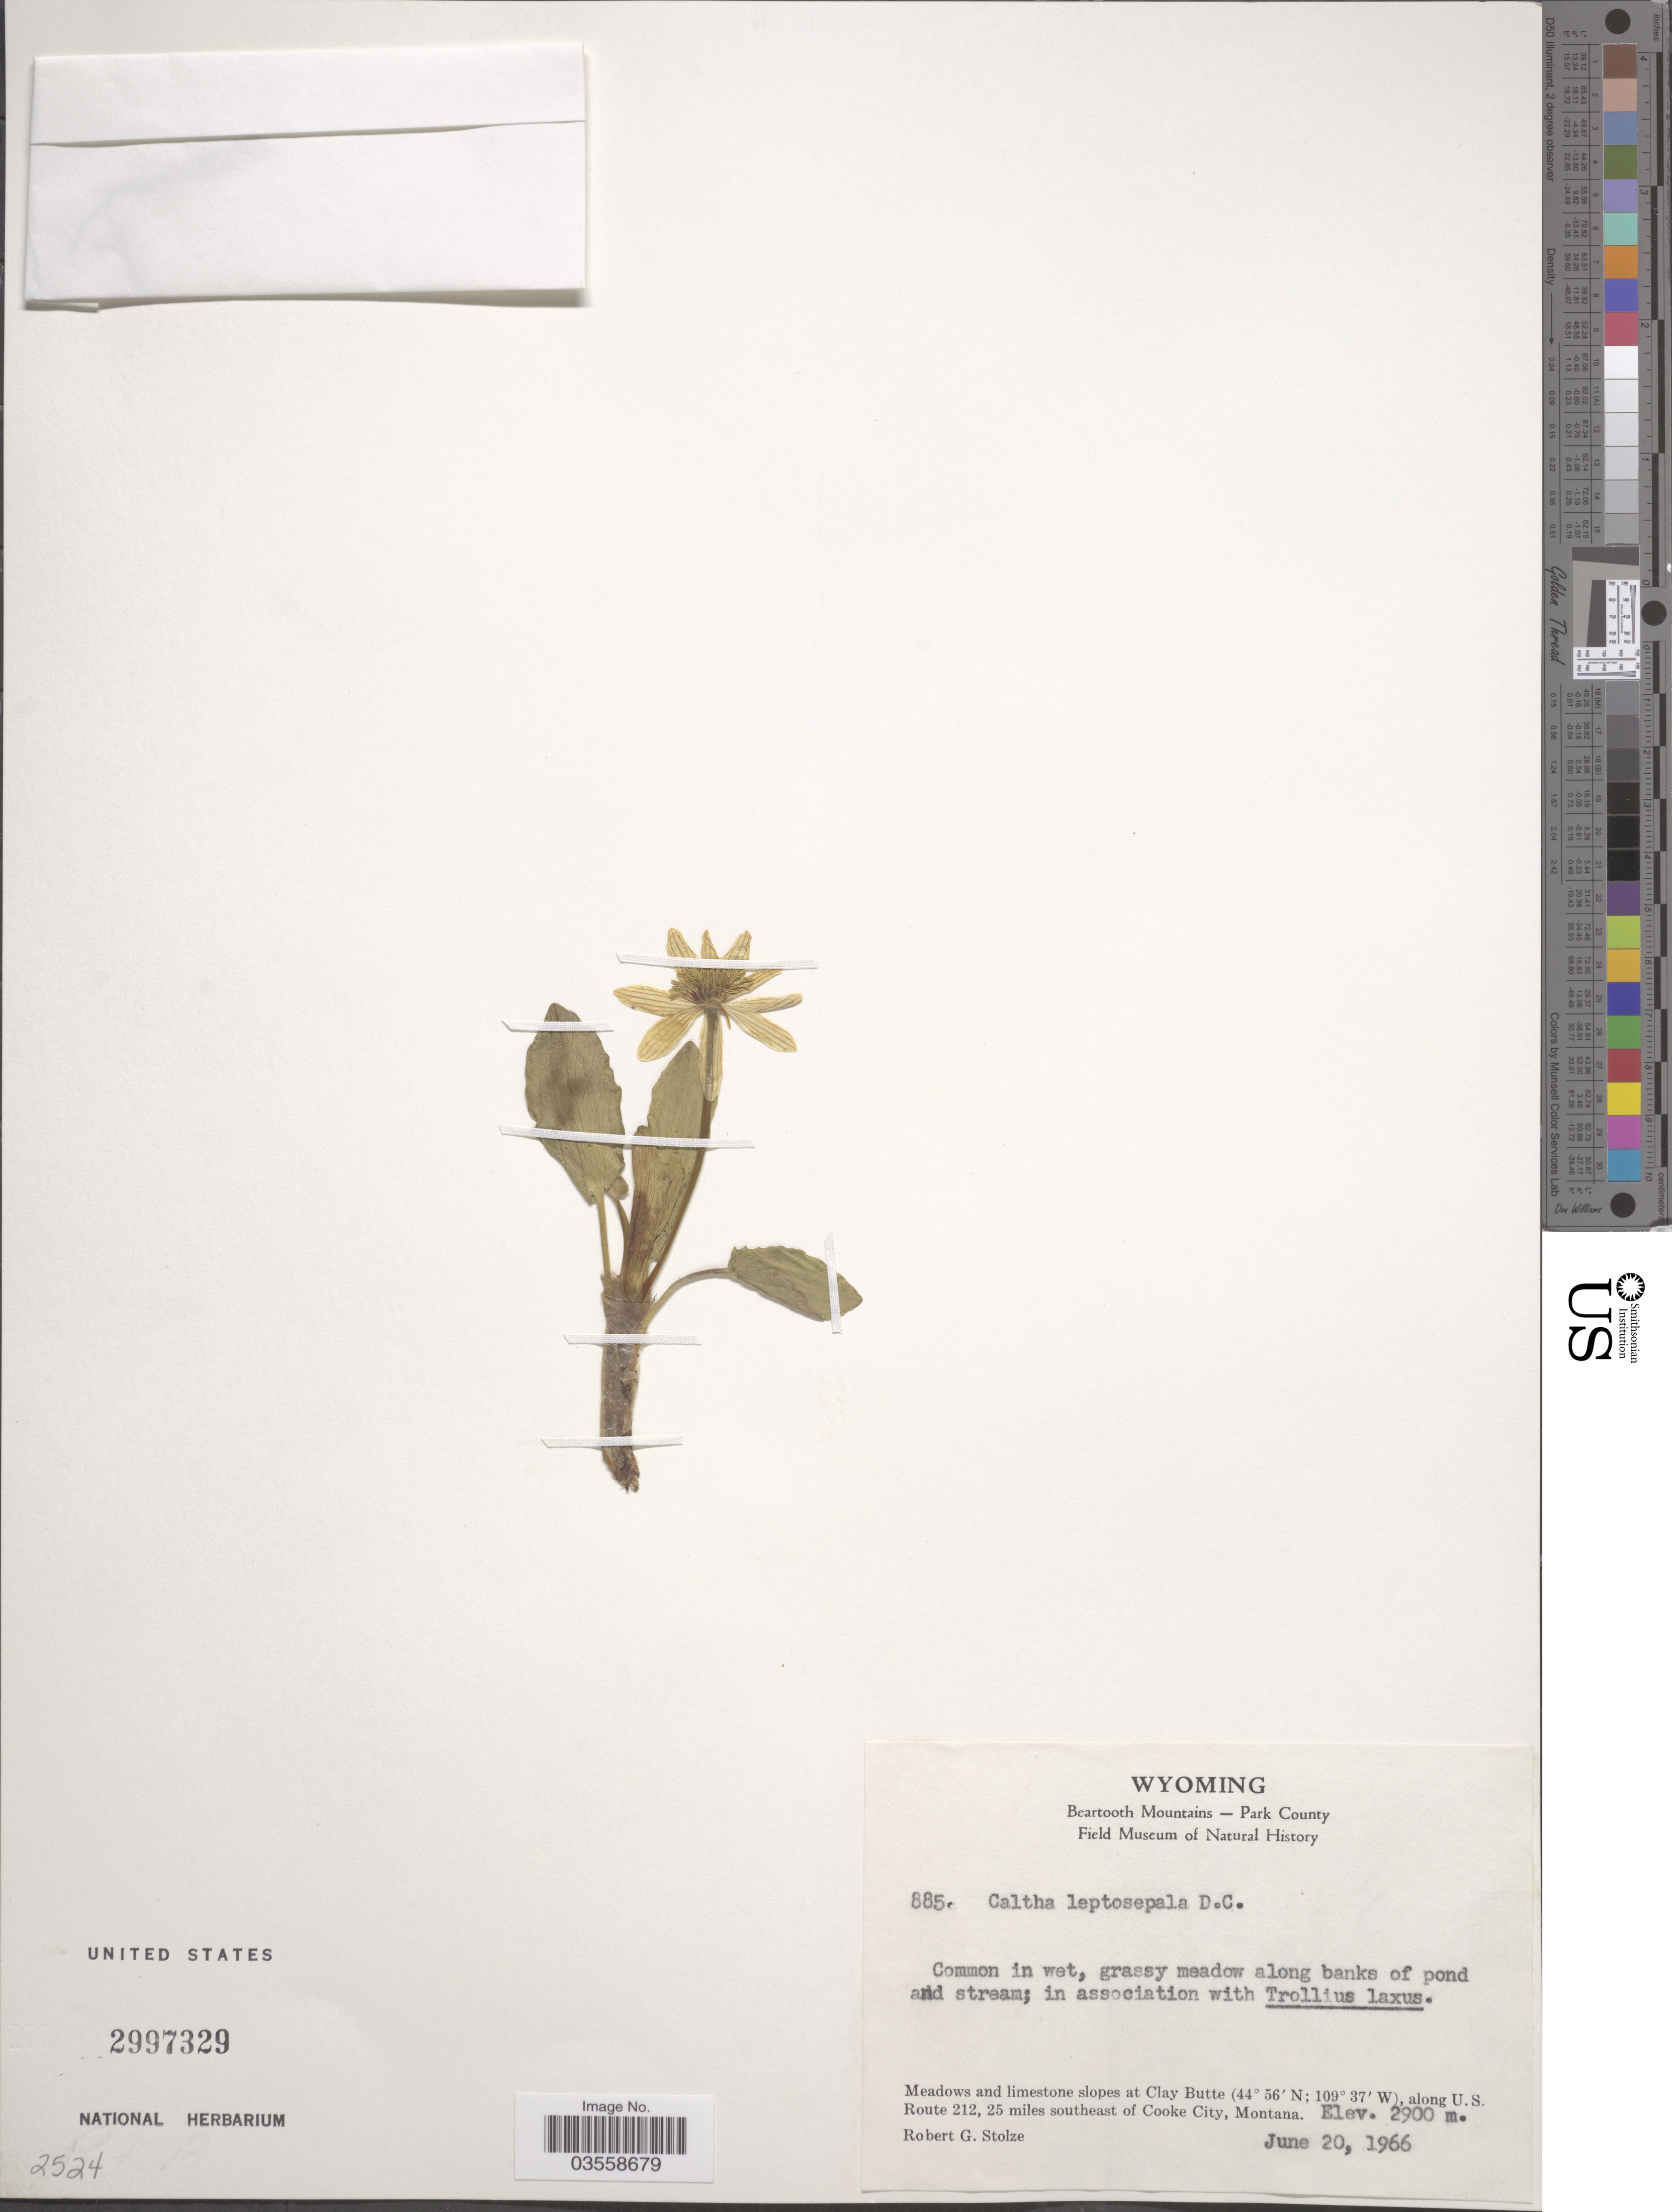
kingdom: Plantae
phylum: Tracheophyta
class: Magnoliopsida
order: Ranunculales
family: Ranunculaceae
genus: Caltha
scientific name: Caltha leptosepala subsp. leptosepala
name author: DC.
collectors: R. G. Stolze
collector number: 855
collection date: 1966-06-20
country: United States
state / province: Wyoming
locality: Beartooth Mountains - Park County. At Clay Butte, along U.S. Route 212, 25 miles southeast of Cooke City.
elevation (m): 2900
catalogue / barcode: US 2997329